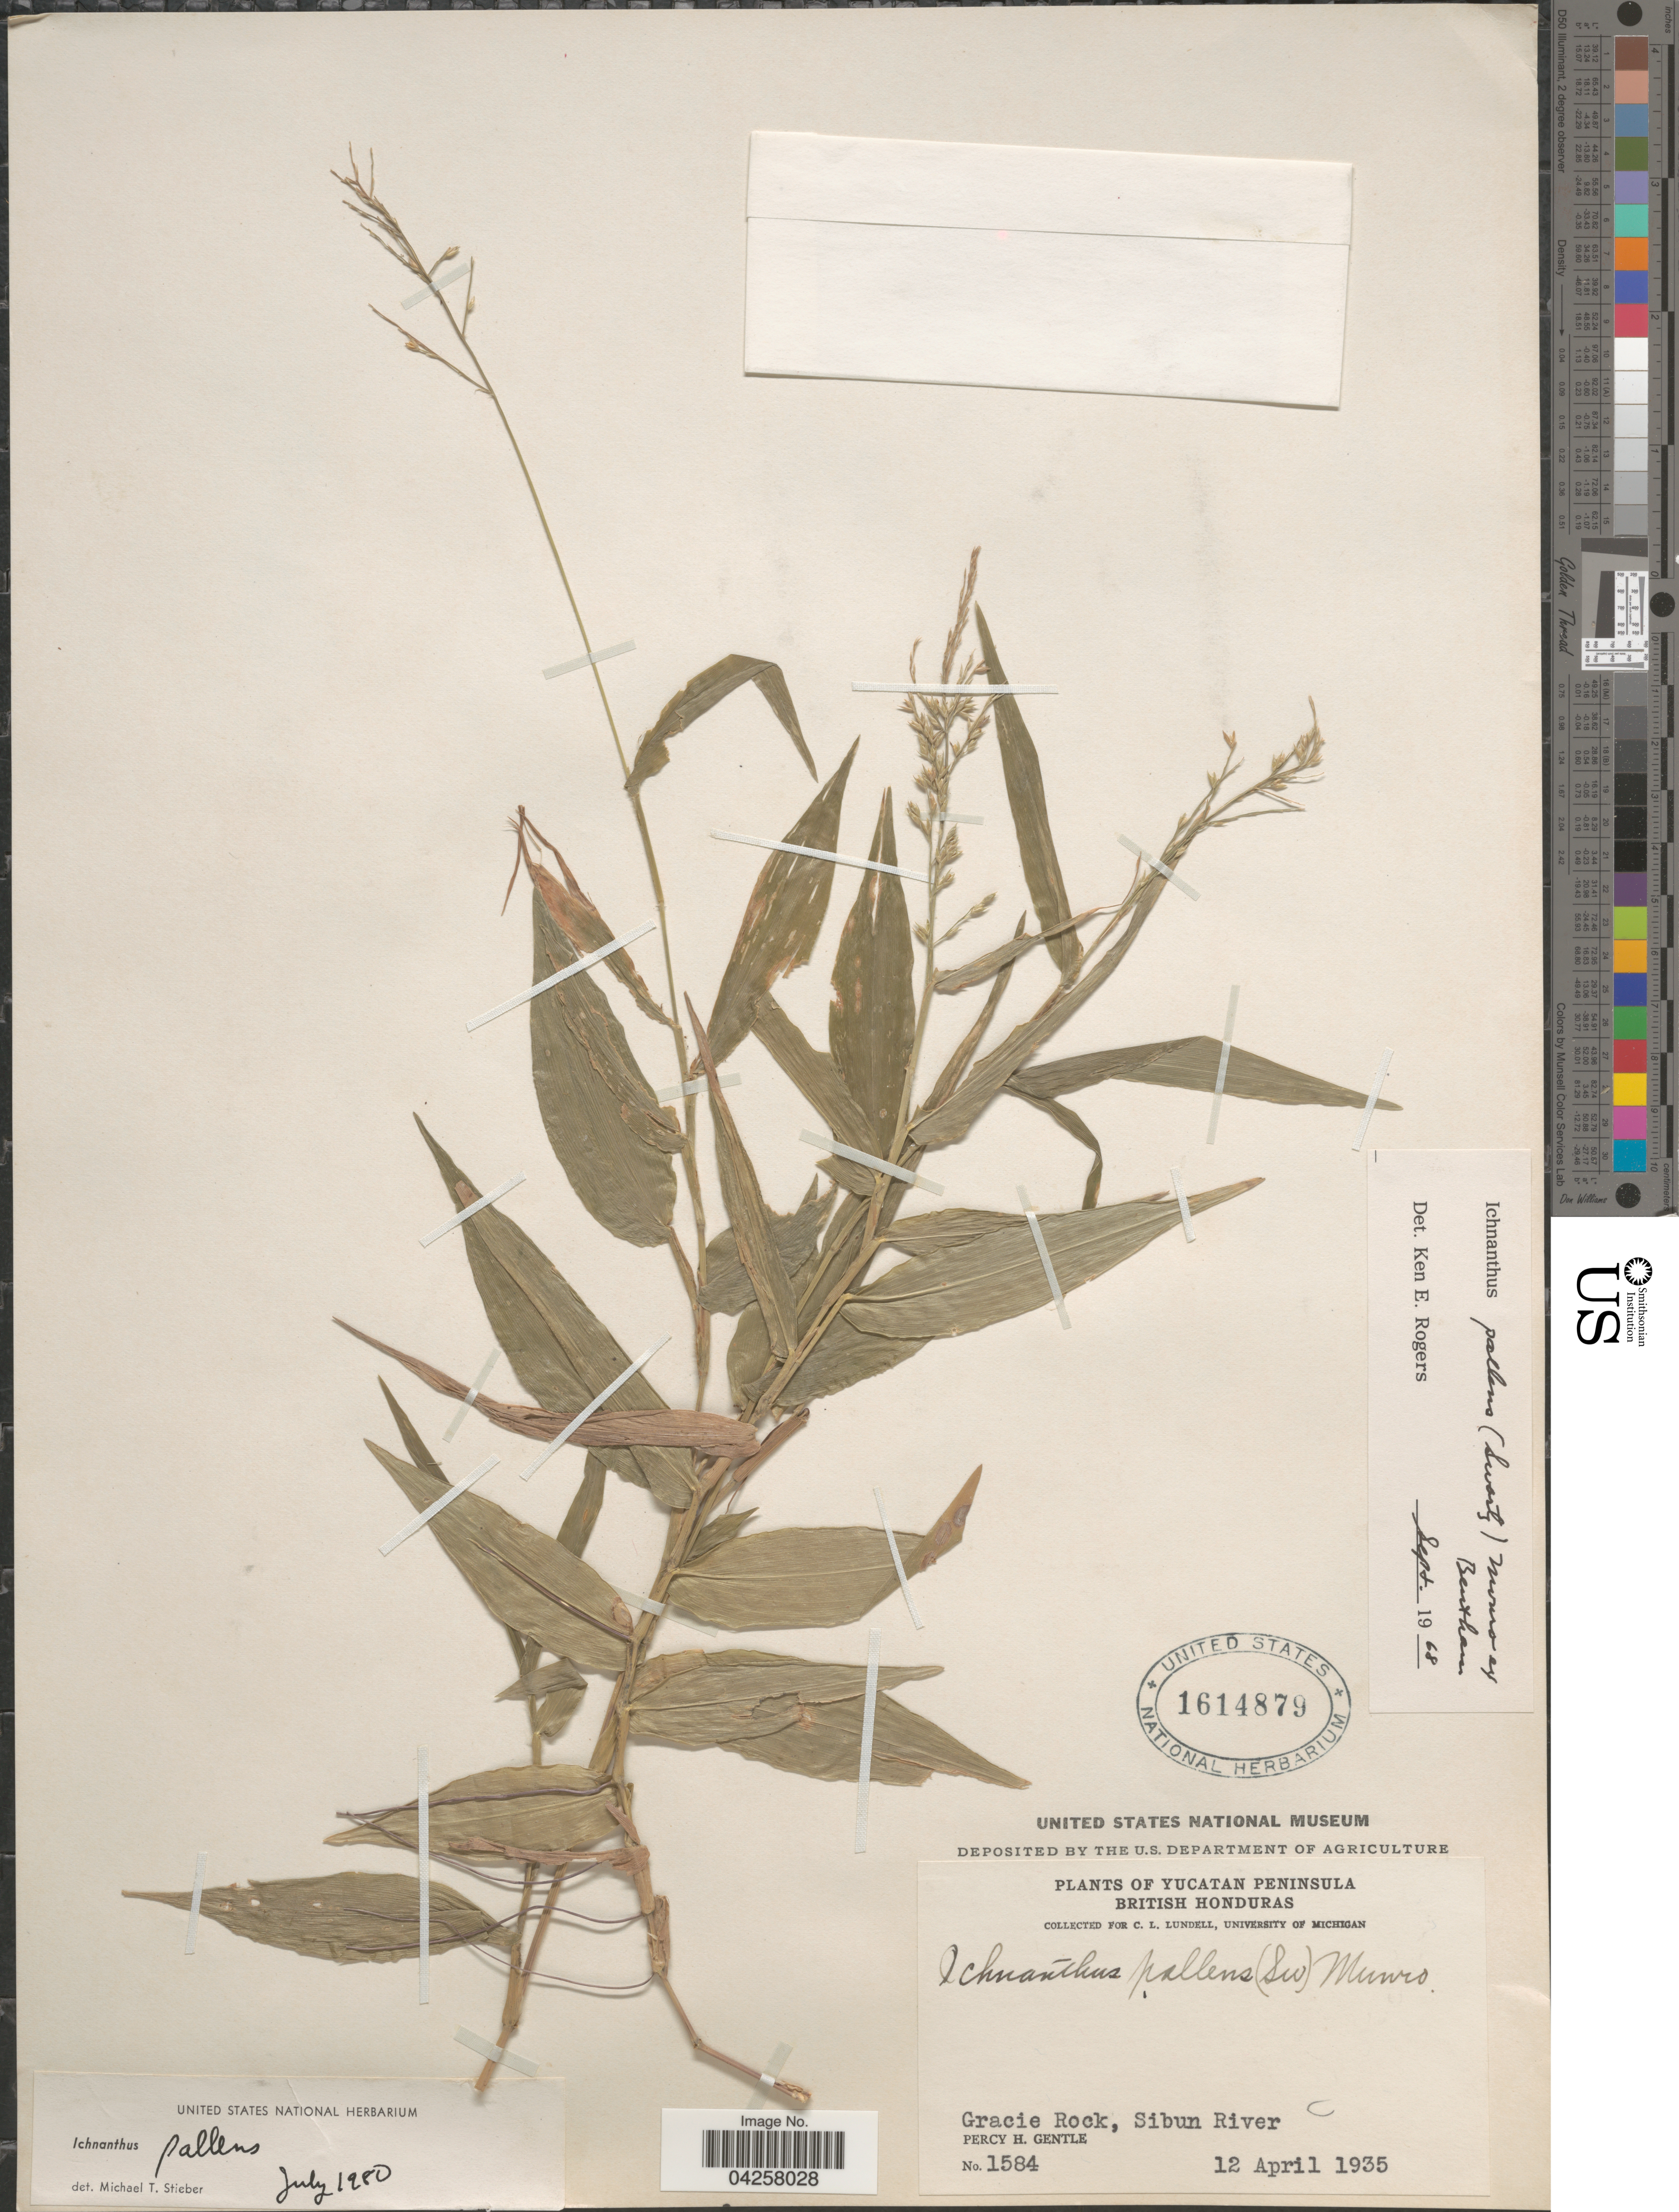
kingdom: Plantae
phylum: Tracheophyta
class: Liliopsida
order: Poales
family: Poaceae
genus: Ichnanthus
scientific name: Ichnanthus pallens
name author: (Sw.) Munro ex Benth.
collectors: P. H. Gentle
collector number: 1587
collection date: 1935-04-12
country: Belize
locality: Yucatan Peninsula. British Honduras. Gracie Rock, Sibun River.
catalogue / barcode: US 1614879